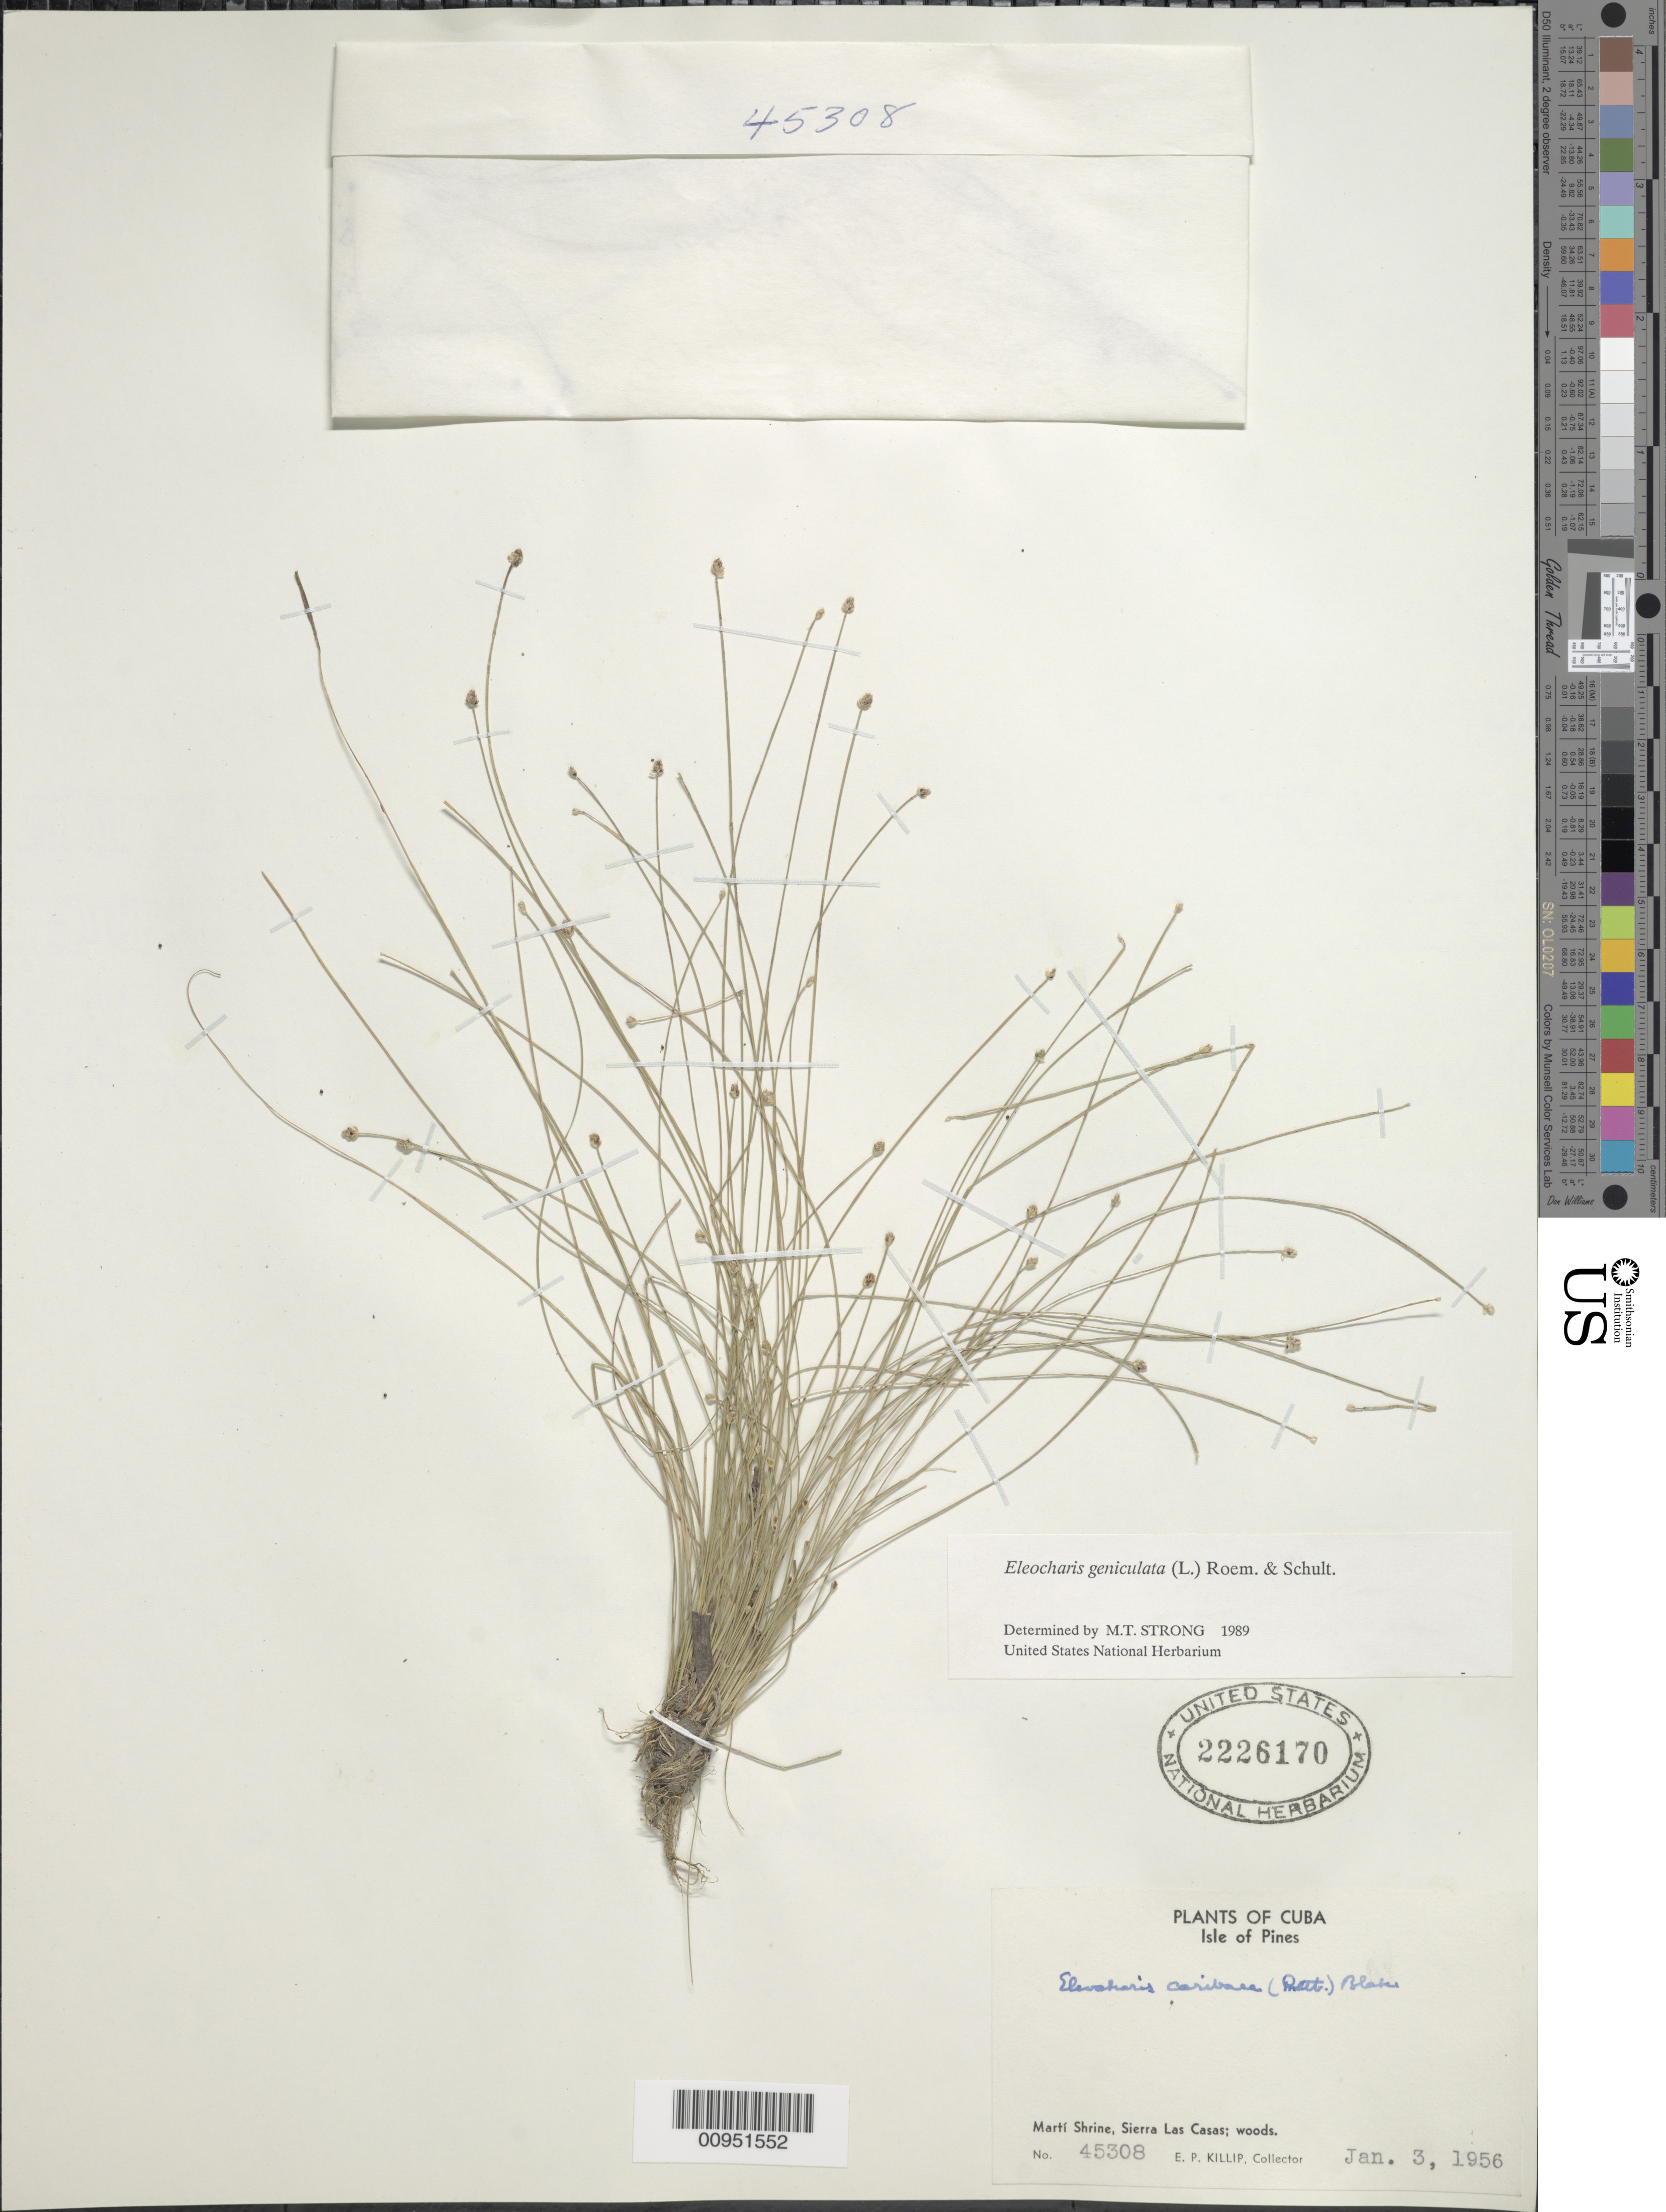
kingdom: Plantae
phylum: Tracheophyta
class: Liliopsida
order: Poales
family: Cyperaceae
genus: Eleocharis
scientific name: Eleocharis geniculata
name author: (L.) Roem. & Schult.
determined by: Strong, M. T., (US), Smithsonian Institution - National Museum of Natural History (UNITED STATES)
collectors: E. P. Killip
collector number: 45308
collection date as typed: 03 Jan 1956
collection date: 1956-01-03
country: Cuba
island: Isla de la Juventud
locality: Martí Shrine, Sierra Las Casas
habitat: Woods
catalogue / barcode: US 2226170